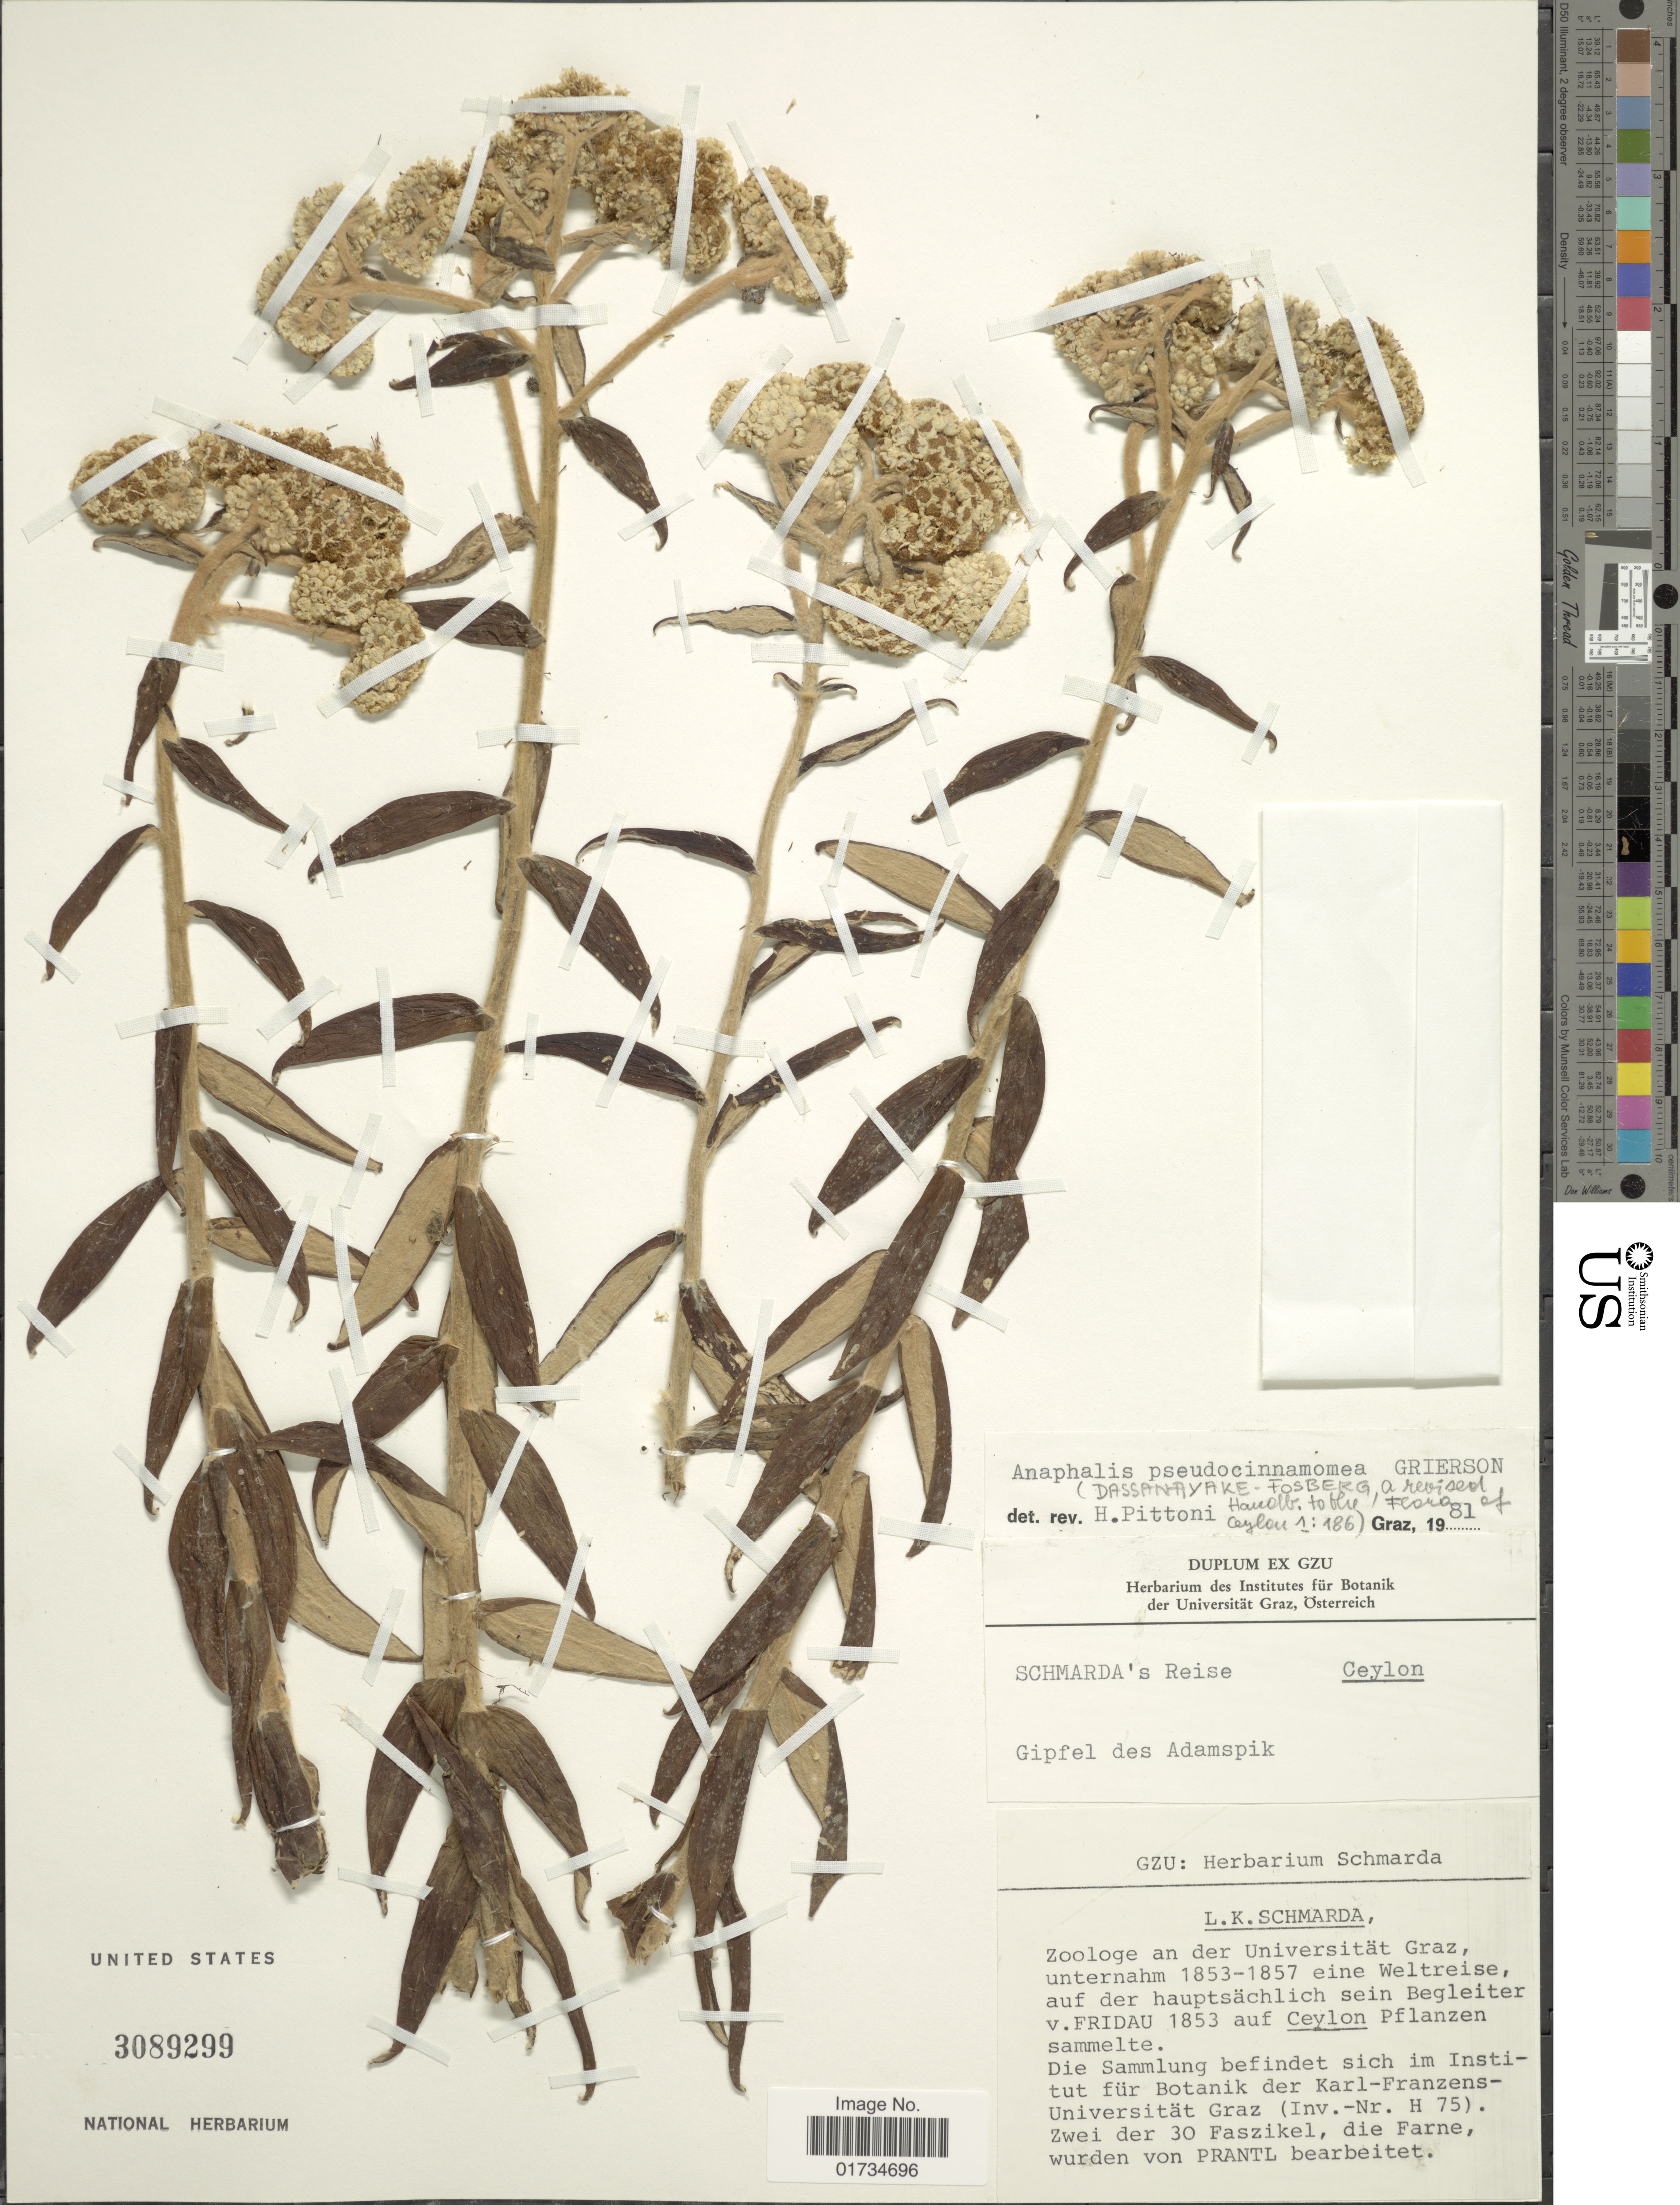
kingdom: Plantae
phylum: Tracheophyta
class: Magnoliopsida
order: Asterales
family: Asteraceae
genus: Anaphalis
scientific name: Anaphalis pseudocinnamomea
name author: Grierson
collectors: L. Schmarda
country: Sri Lanka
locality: Ceylon. Gipfel des Adamspik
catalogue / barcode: US 3089299